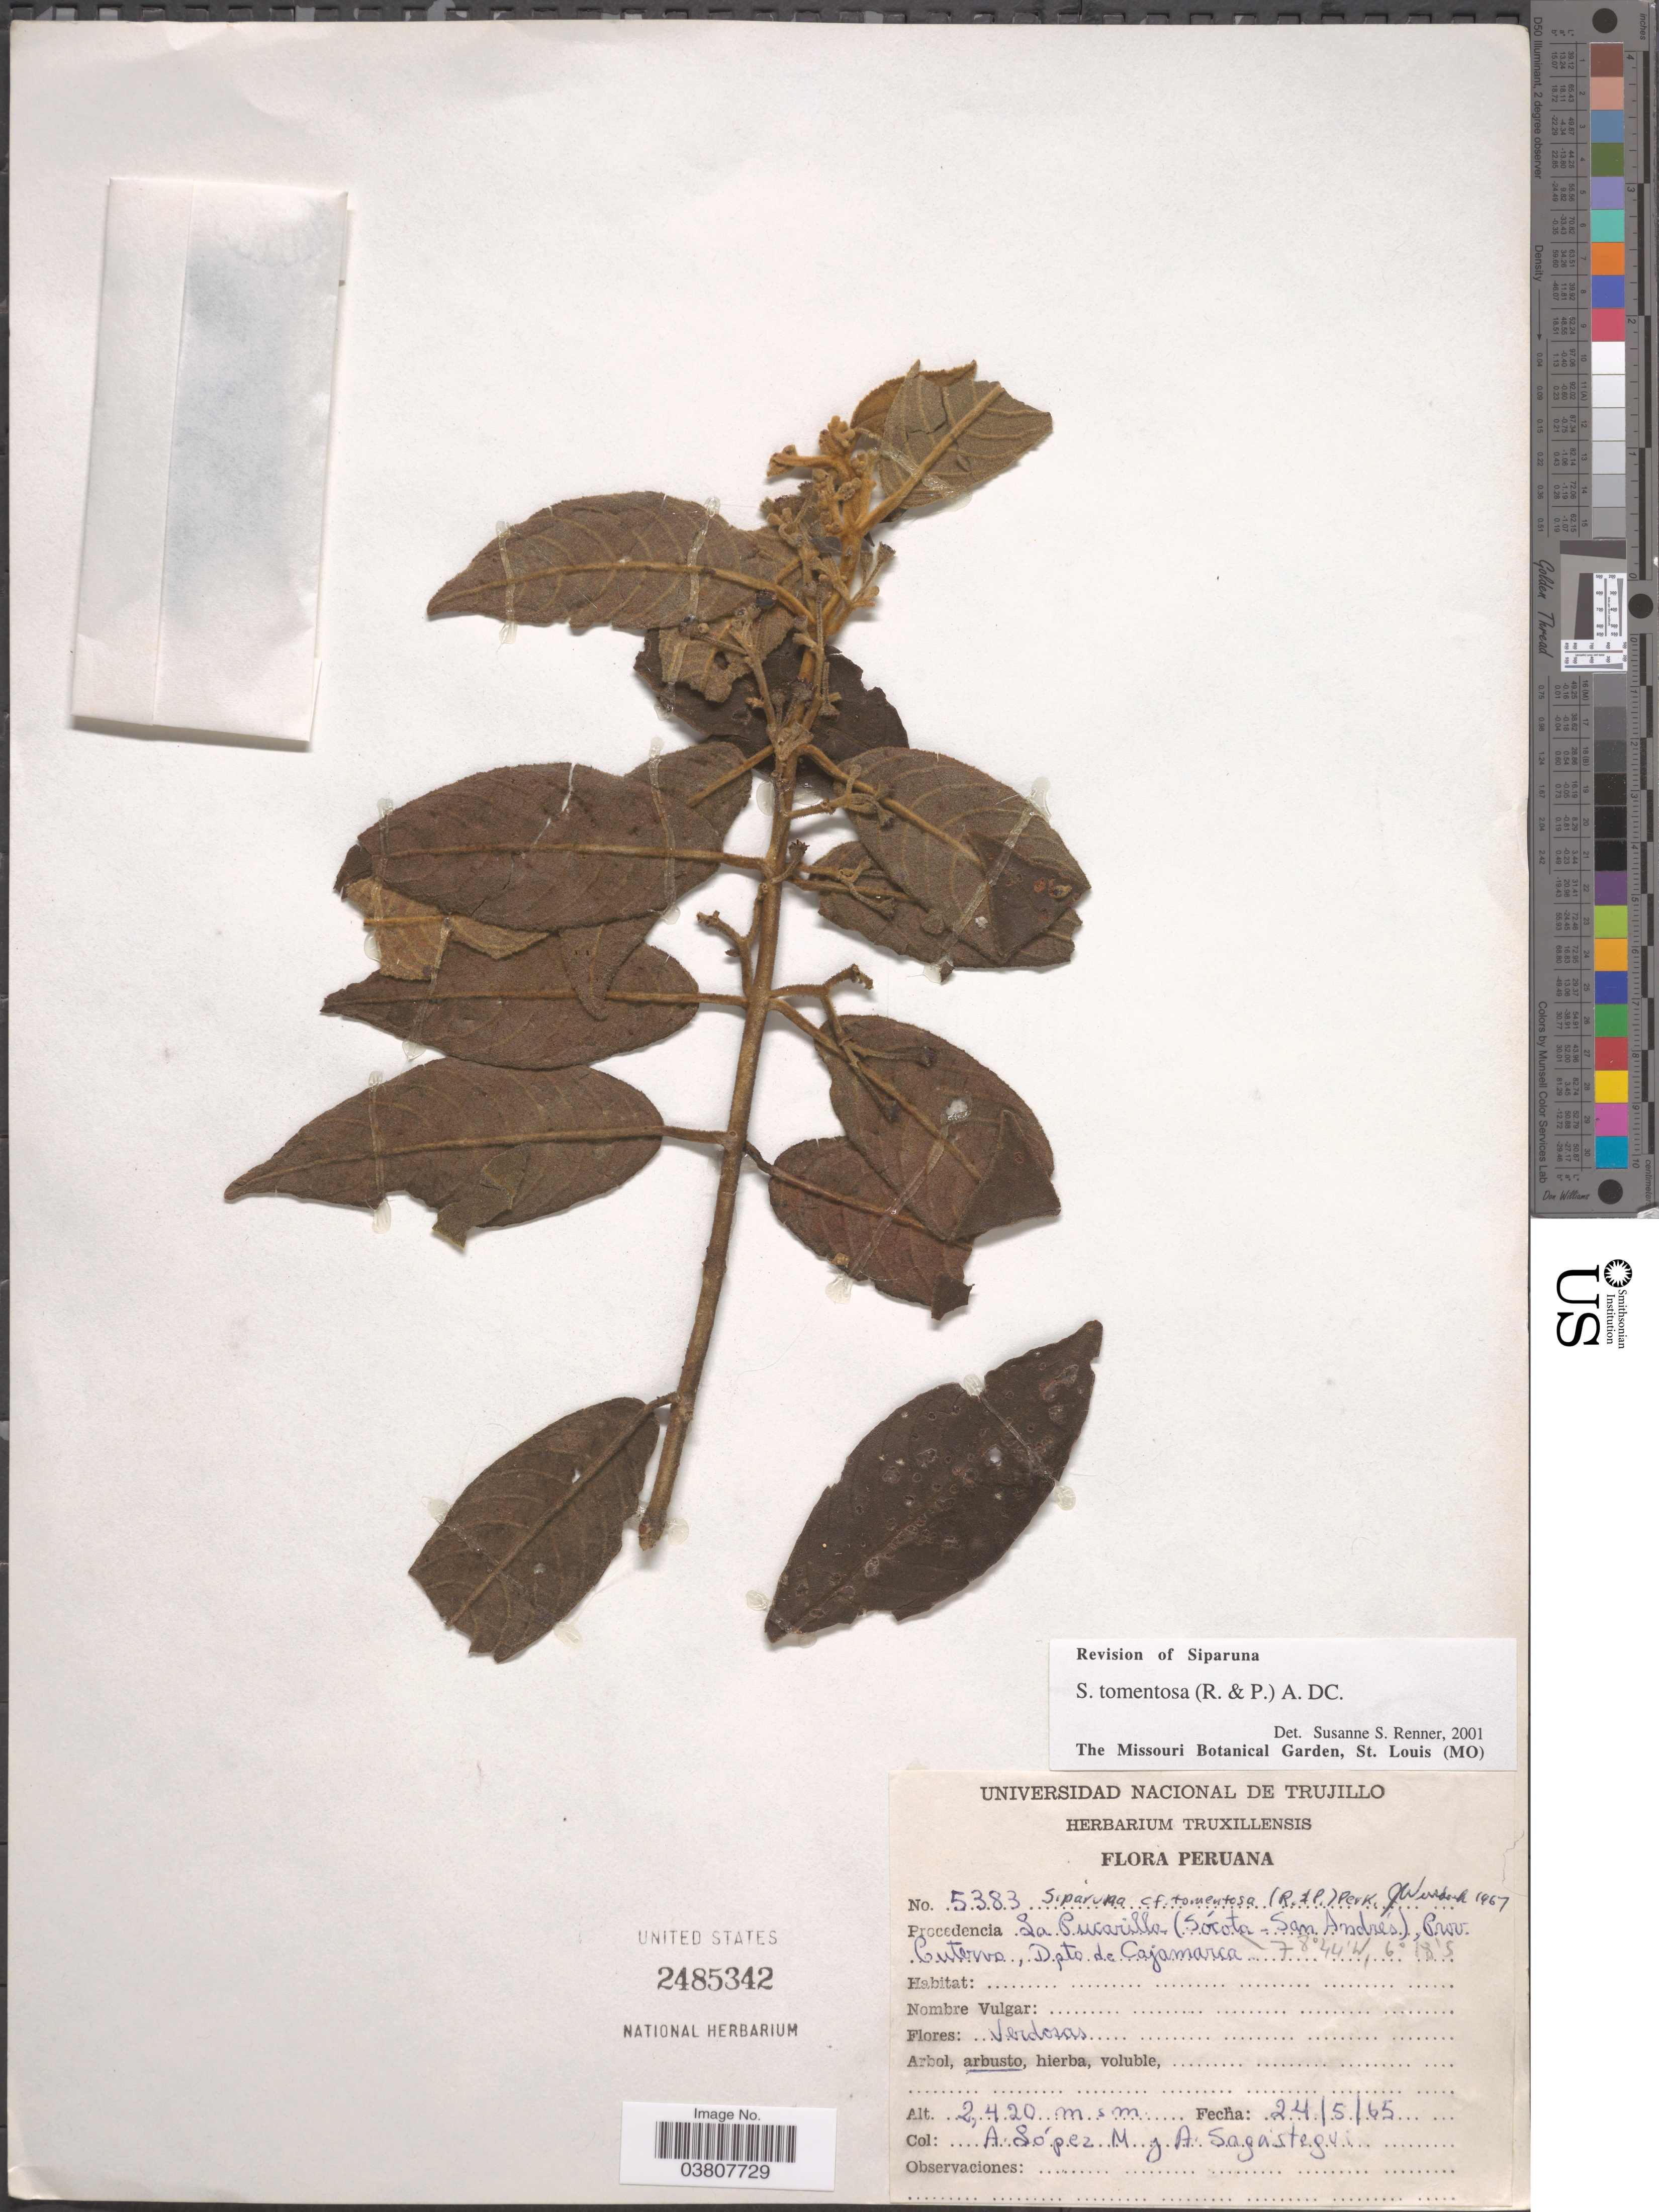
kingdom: Plantae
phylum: Tracheophyta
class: Magnoliopsida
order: Laurales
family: Siparunaceae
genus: Siparuna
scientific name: Siparuna tomentosa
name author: Perkins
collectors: A. Lopez & A. Sagastegui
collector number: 5383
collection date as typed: Transcribed d/m/y: 24/5/65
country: Peru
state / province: Cajamarca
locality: La Pucarilla (Sócota-San Andrés), Prov. Cutervo, Dpto. de Cajamarca.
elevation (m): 2420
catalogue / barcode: US 2485342